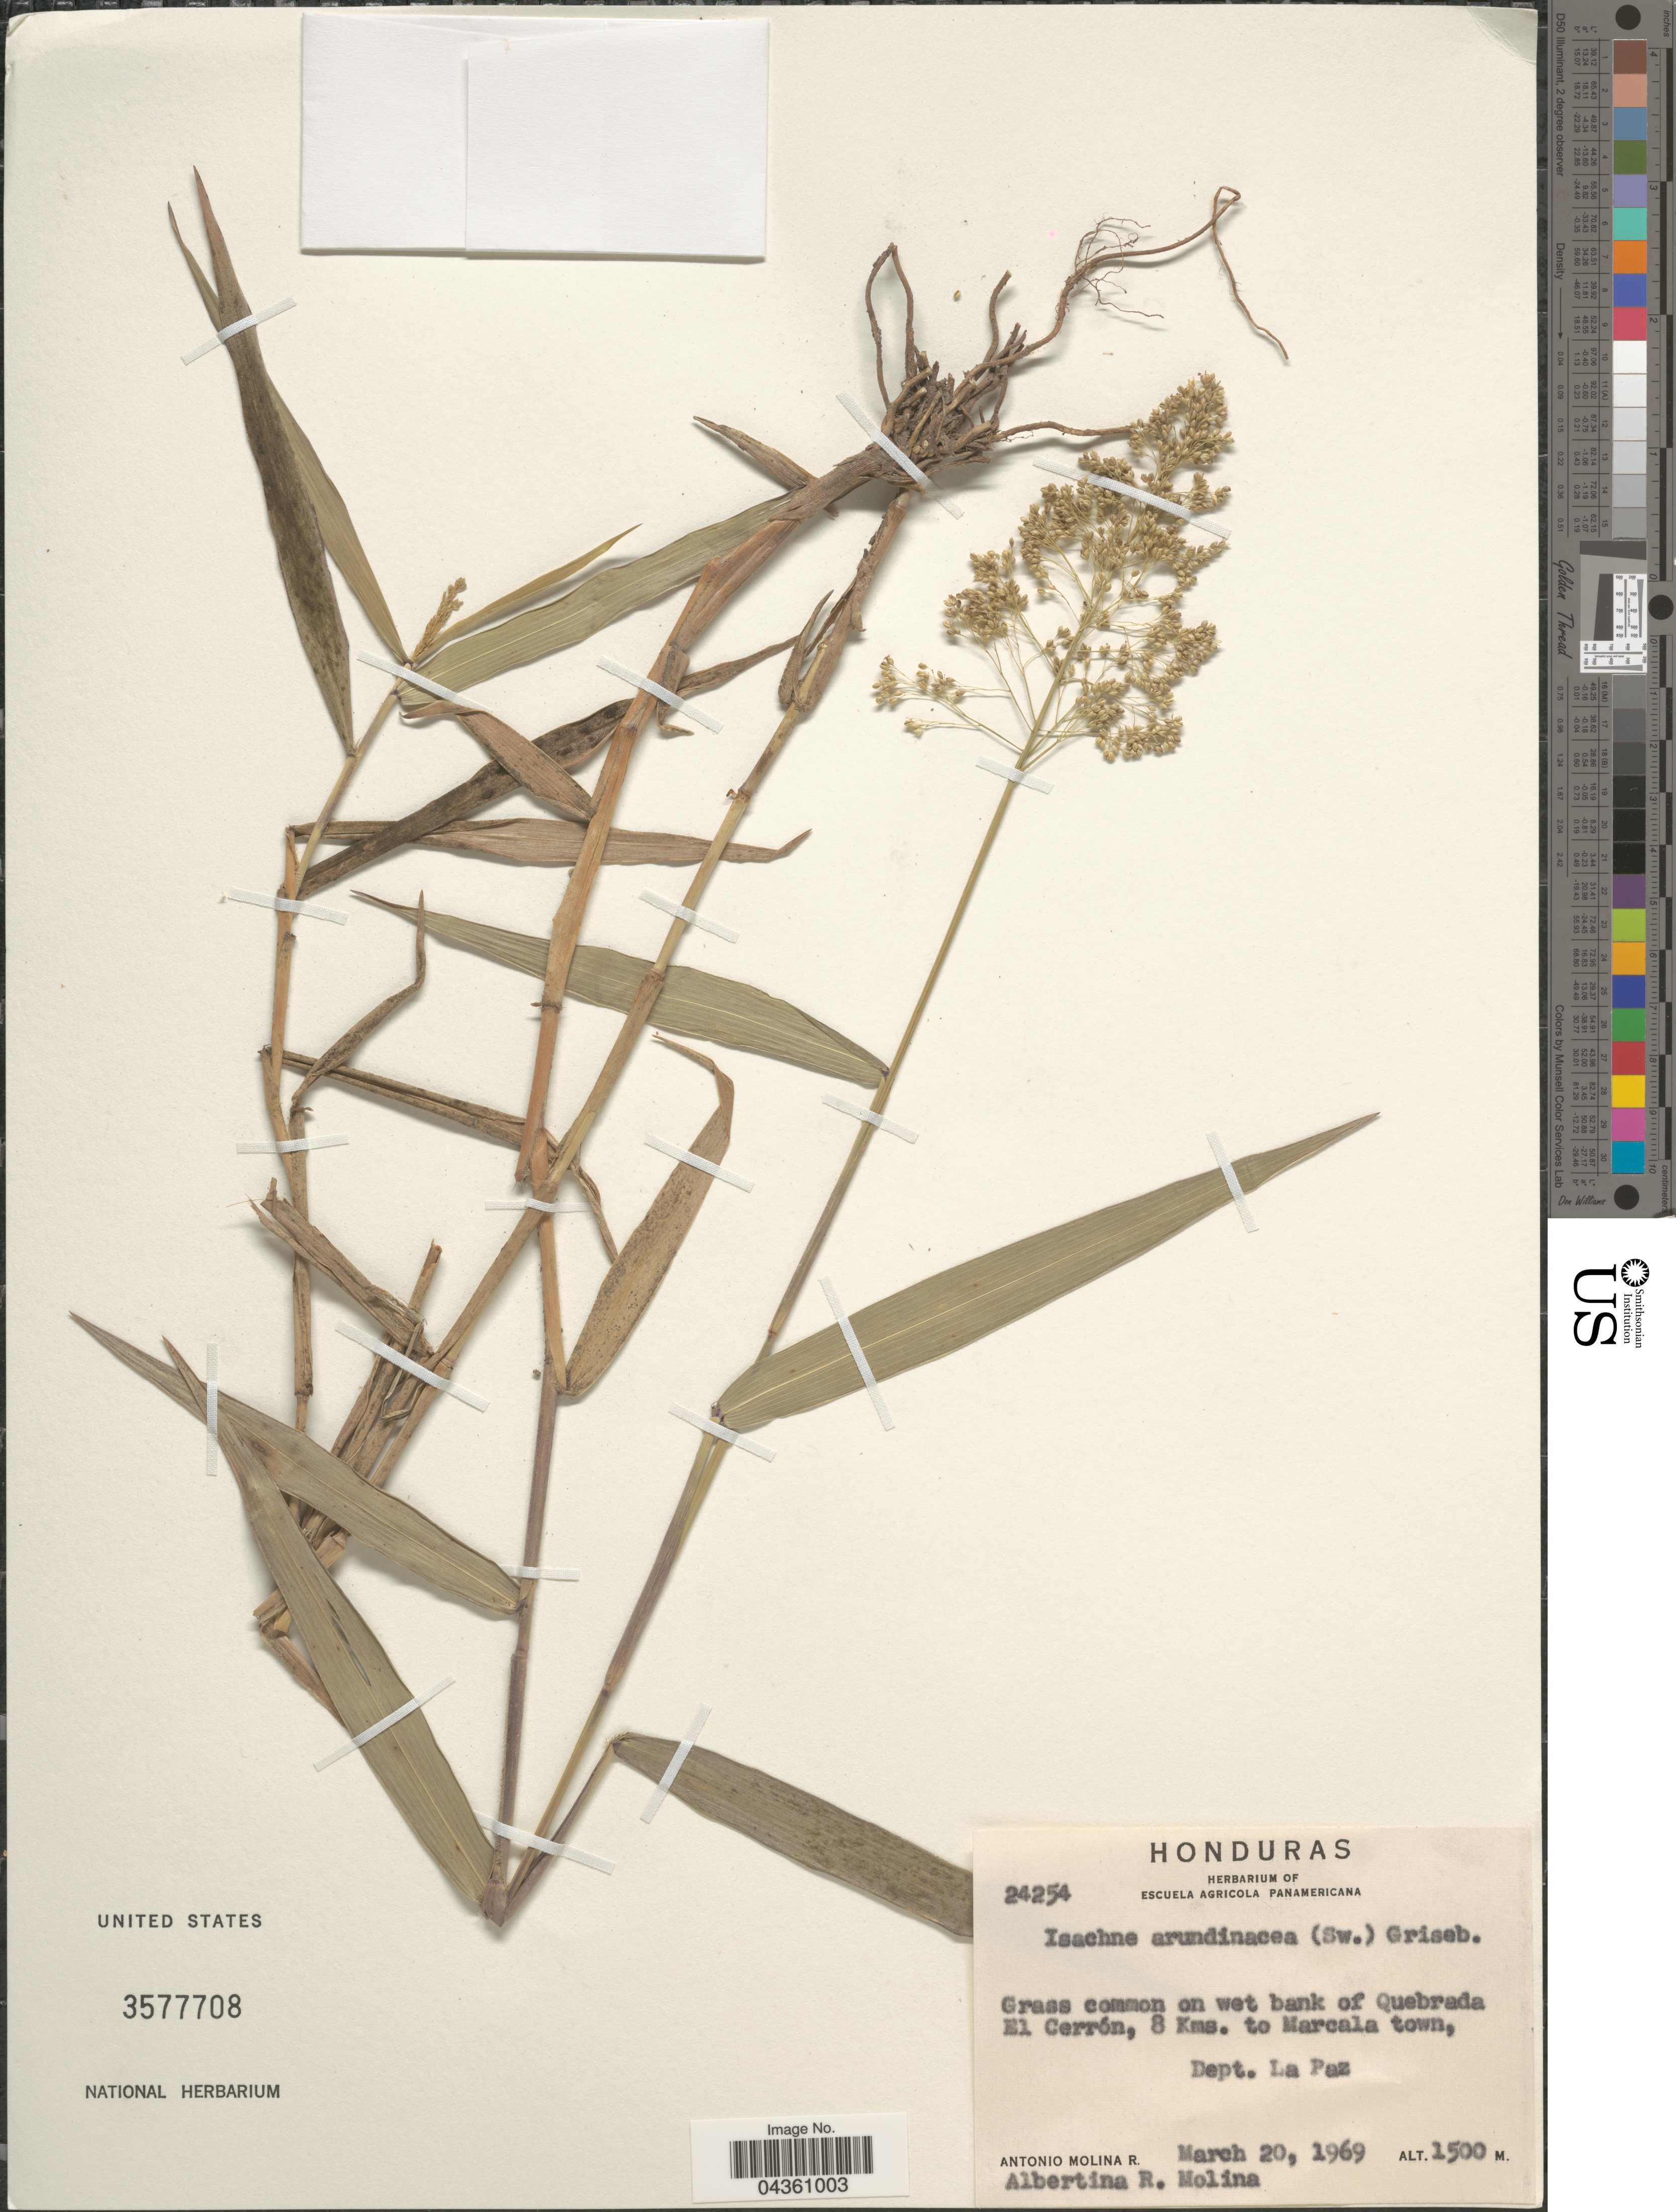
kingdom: Plantae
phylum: Tracheophyta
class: Liliopsida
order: Poales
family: Poaceae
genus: Isachne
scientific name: Isachne arundinacea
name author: (Sw.) Griseb.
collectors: A. Molina R. & A. R. Molina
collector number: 24254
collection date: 1969-03-20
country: Honduras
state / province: La Paz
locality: On wet bank of Quebrada El Cerrón, 8 Kms. to Marcala town, Dept. La Paz.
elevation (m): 1500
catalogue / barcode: US 3577708